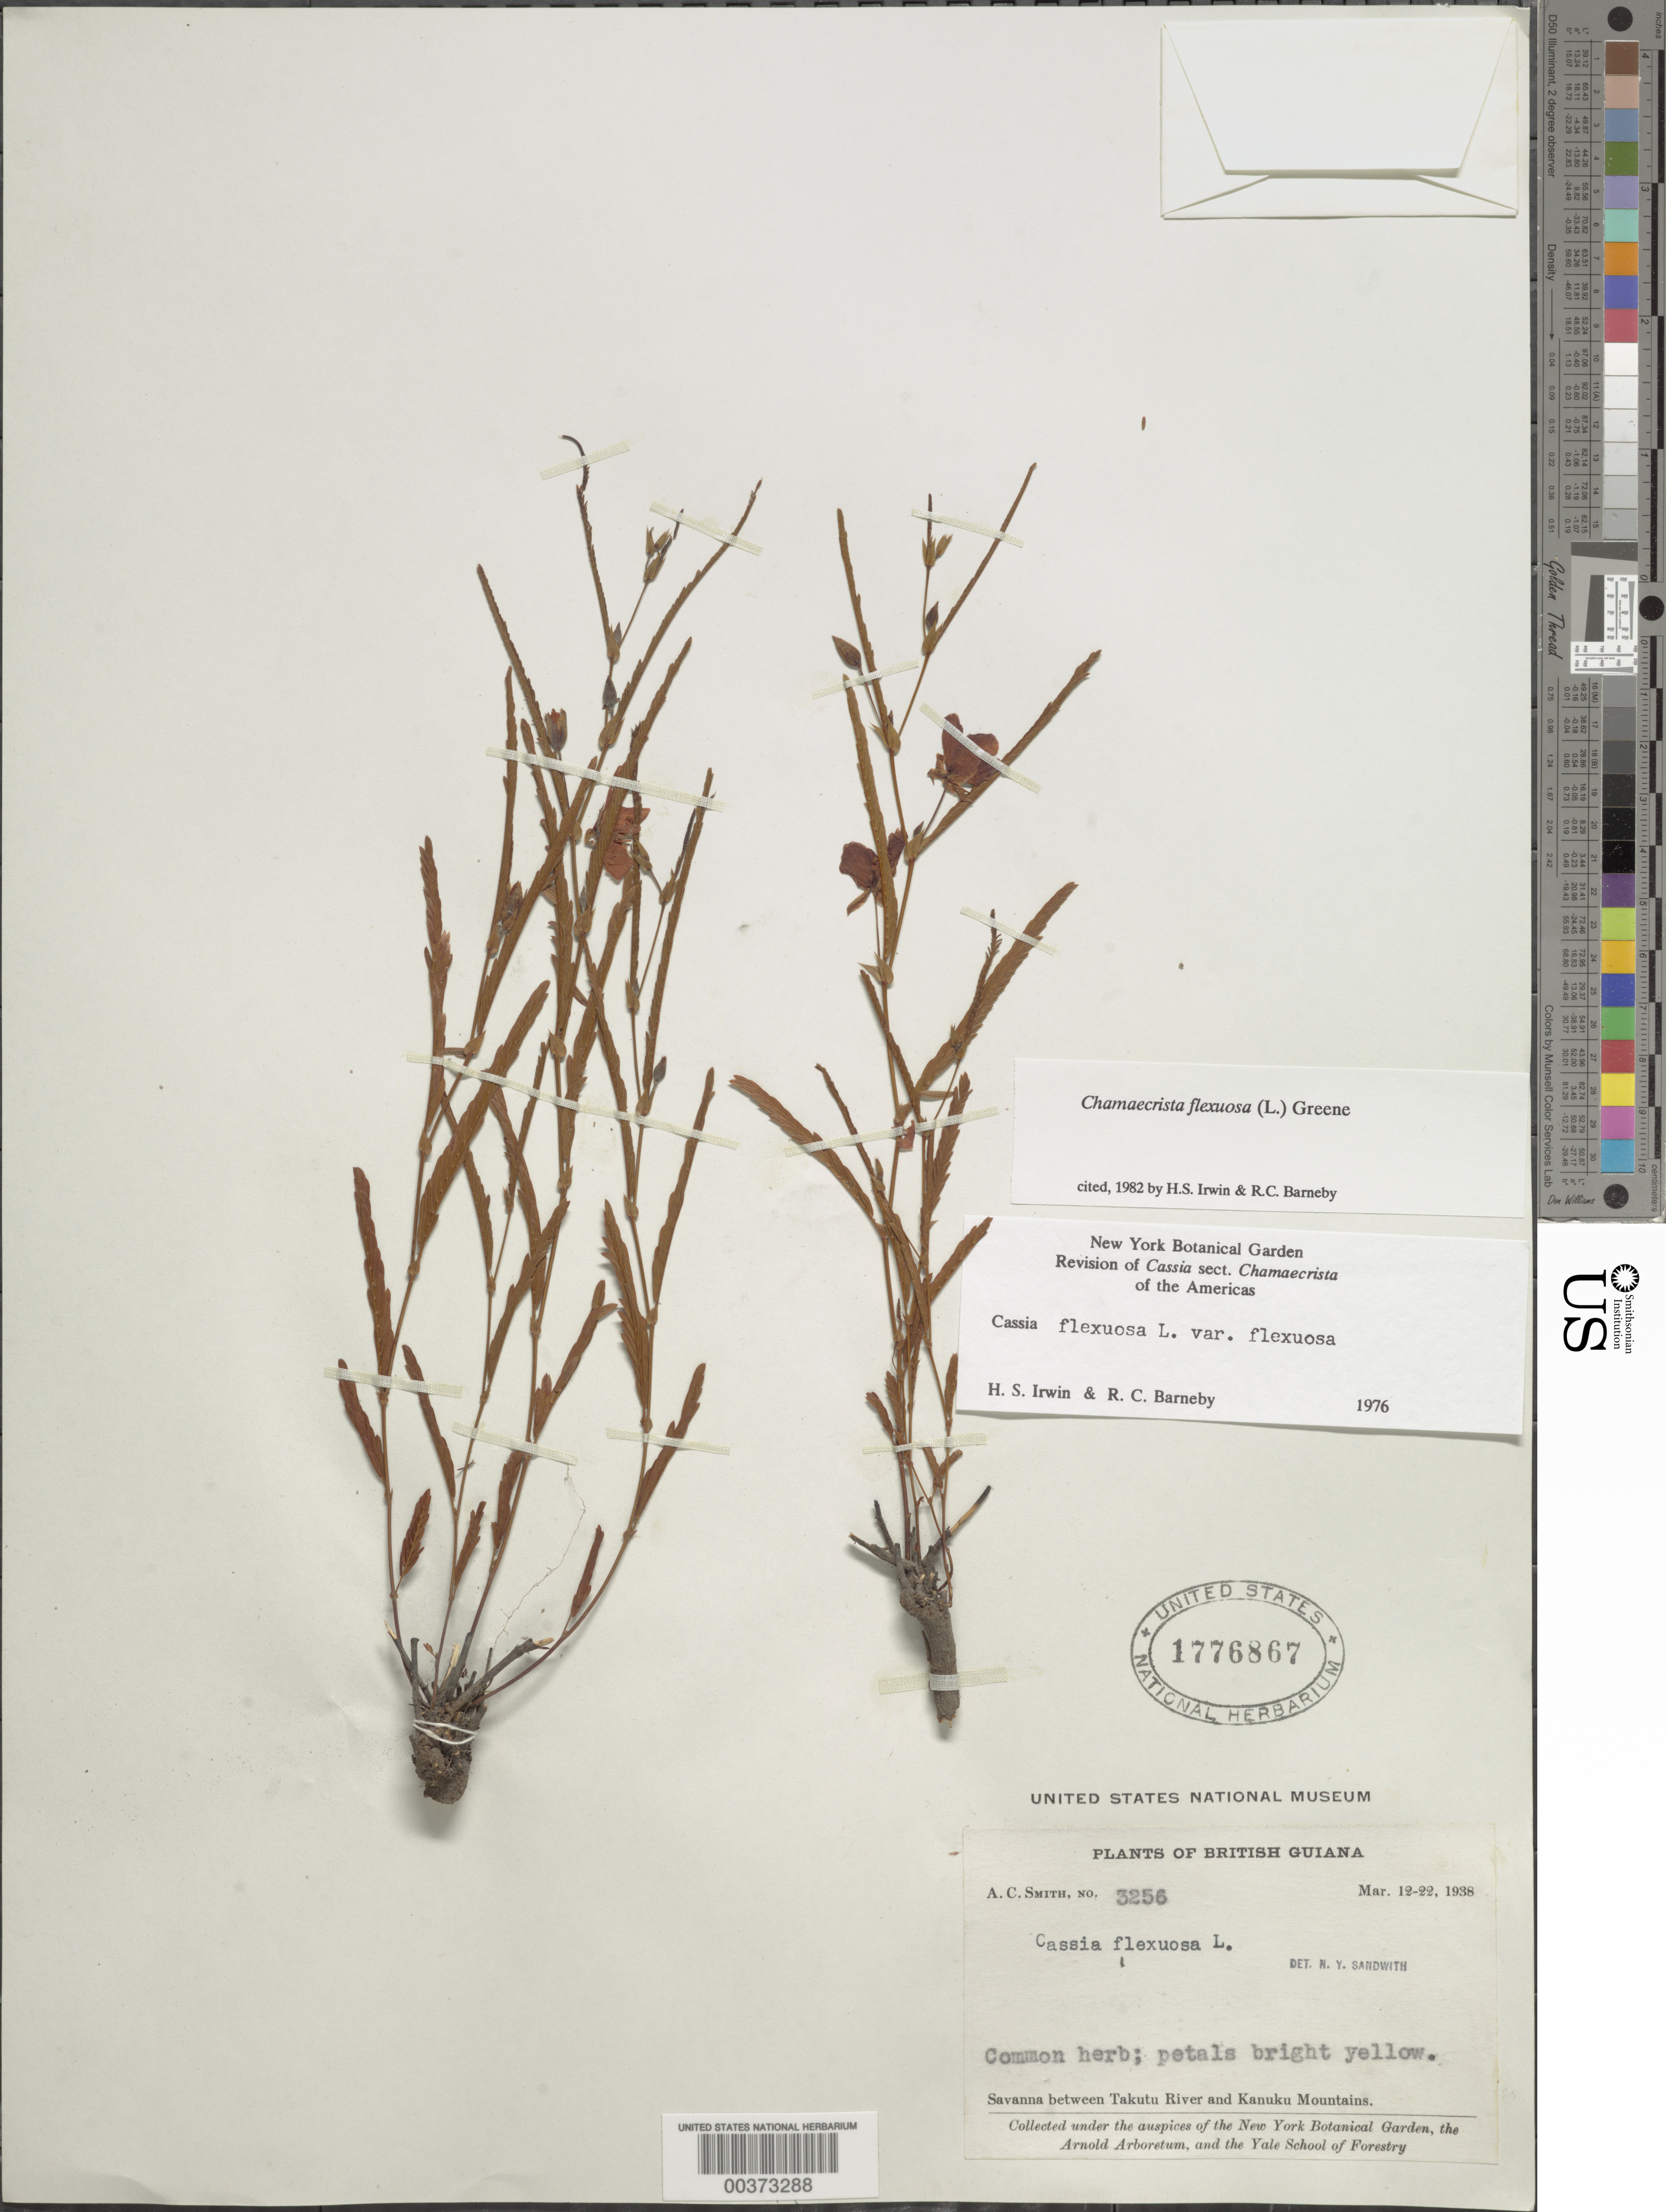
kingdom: Plantae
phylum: Tracheophyta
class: Magnoliopsida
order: Fabales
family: Fabaceae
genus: Chamaecrista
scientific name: Chamaecrista flexuosa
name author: (L.) Greene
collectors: A. C. Smith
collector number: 3256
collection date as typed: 12 Mar 1938 to 22 Mar 1938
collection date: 1938-03-12/1938-03-22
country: Guyana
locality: Between takutu river and kanuku mountains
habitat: Savanna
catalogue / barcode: US 1776867